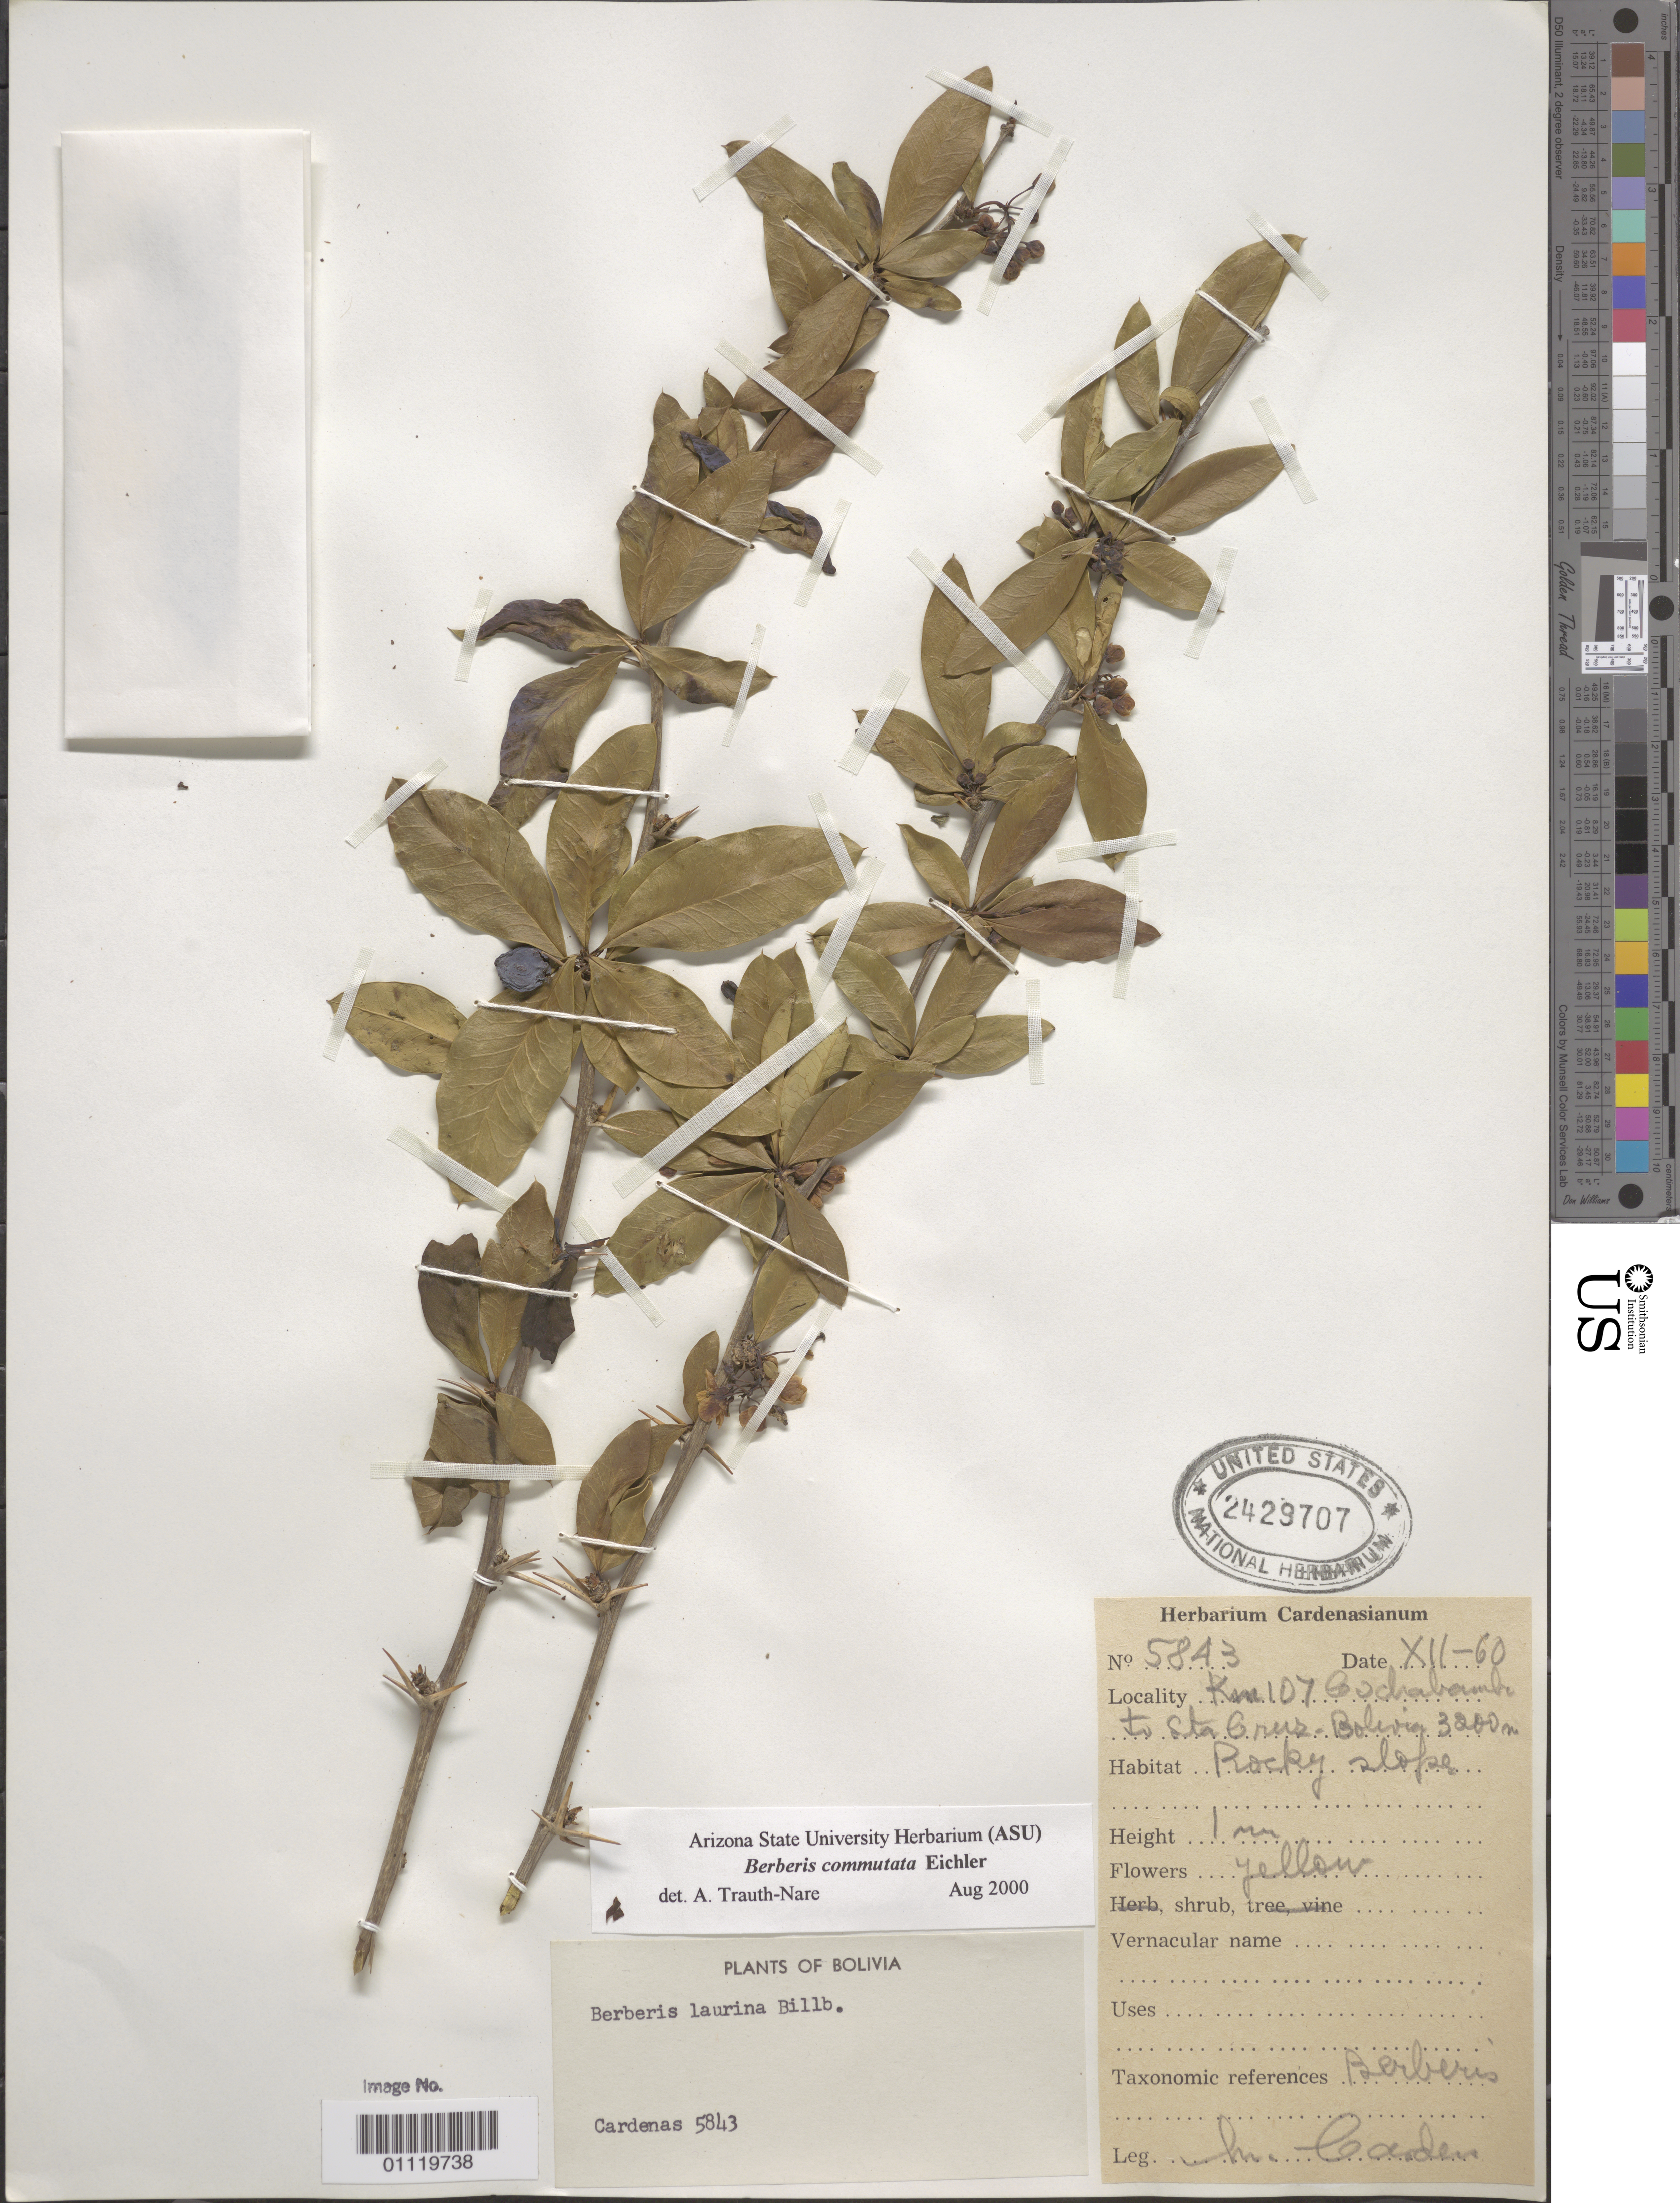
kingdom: Plantae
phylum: Tracheophyta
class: Magnoliopsida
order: Ranunculales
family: Berberidaceae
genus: Berberis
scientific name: Berberis commutata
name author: Eichler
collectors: M. Cárdenas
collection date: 1960-12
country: Bolivia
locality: Km 107 Cochabamba to Santa Cruz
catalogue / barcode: US 2429707